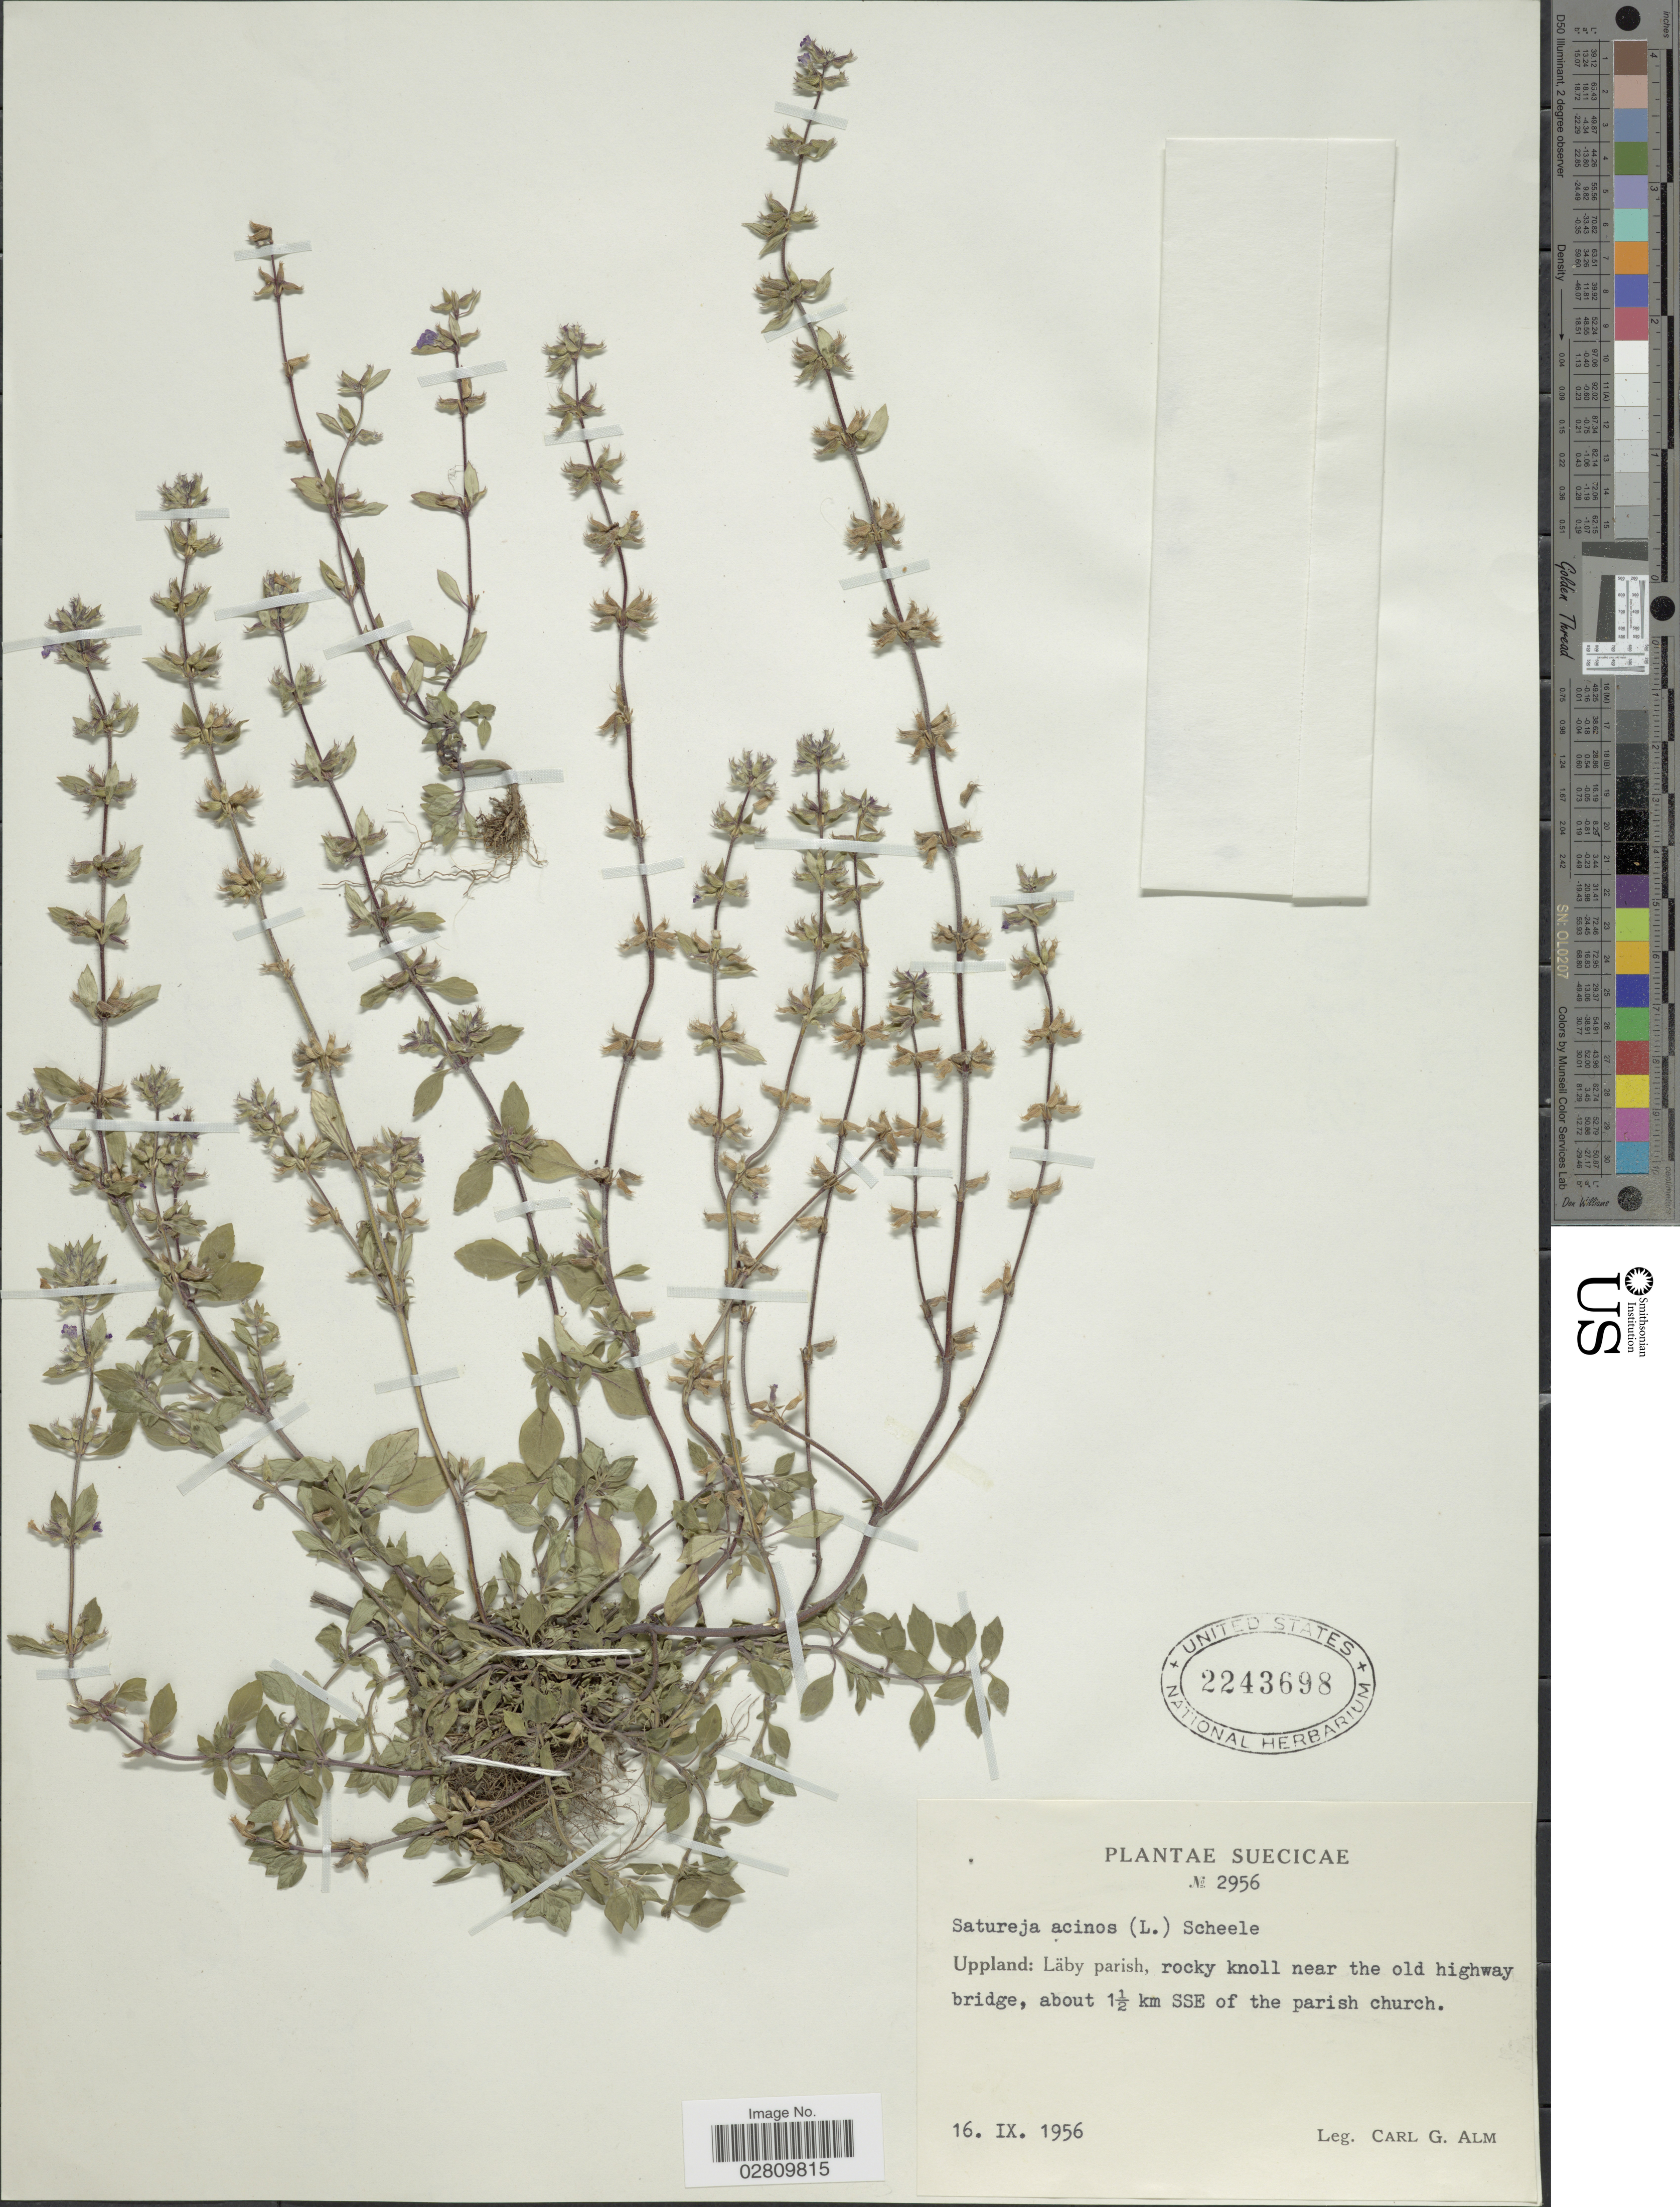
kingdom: Plantae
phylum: Tracheophyta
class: Magnoliopsida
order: Lamiales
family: Lamiaceae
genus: Acinos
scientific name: Acinos acinos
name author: (L.) Huth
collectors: C. G. Alm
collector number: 2956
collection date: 1956-09-16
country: Sweden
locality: Suecicae. Uppland: Läby parish, rocky knoll near the old highway bridge, about 1½ km SSE of the parish church.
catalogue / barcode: US 2243698